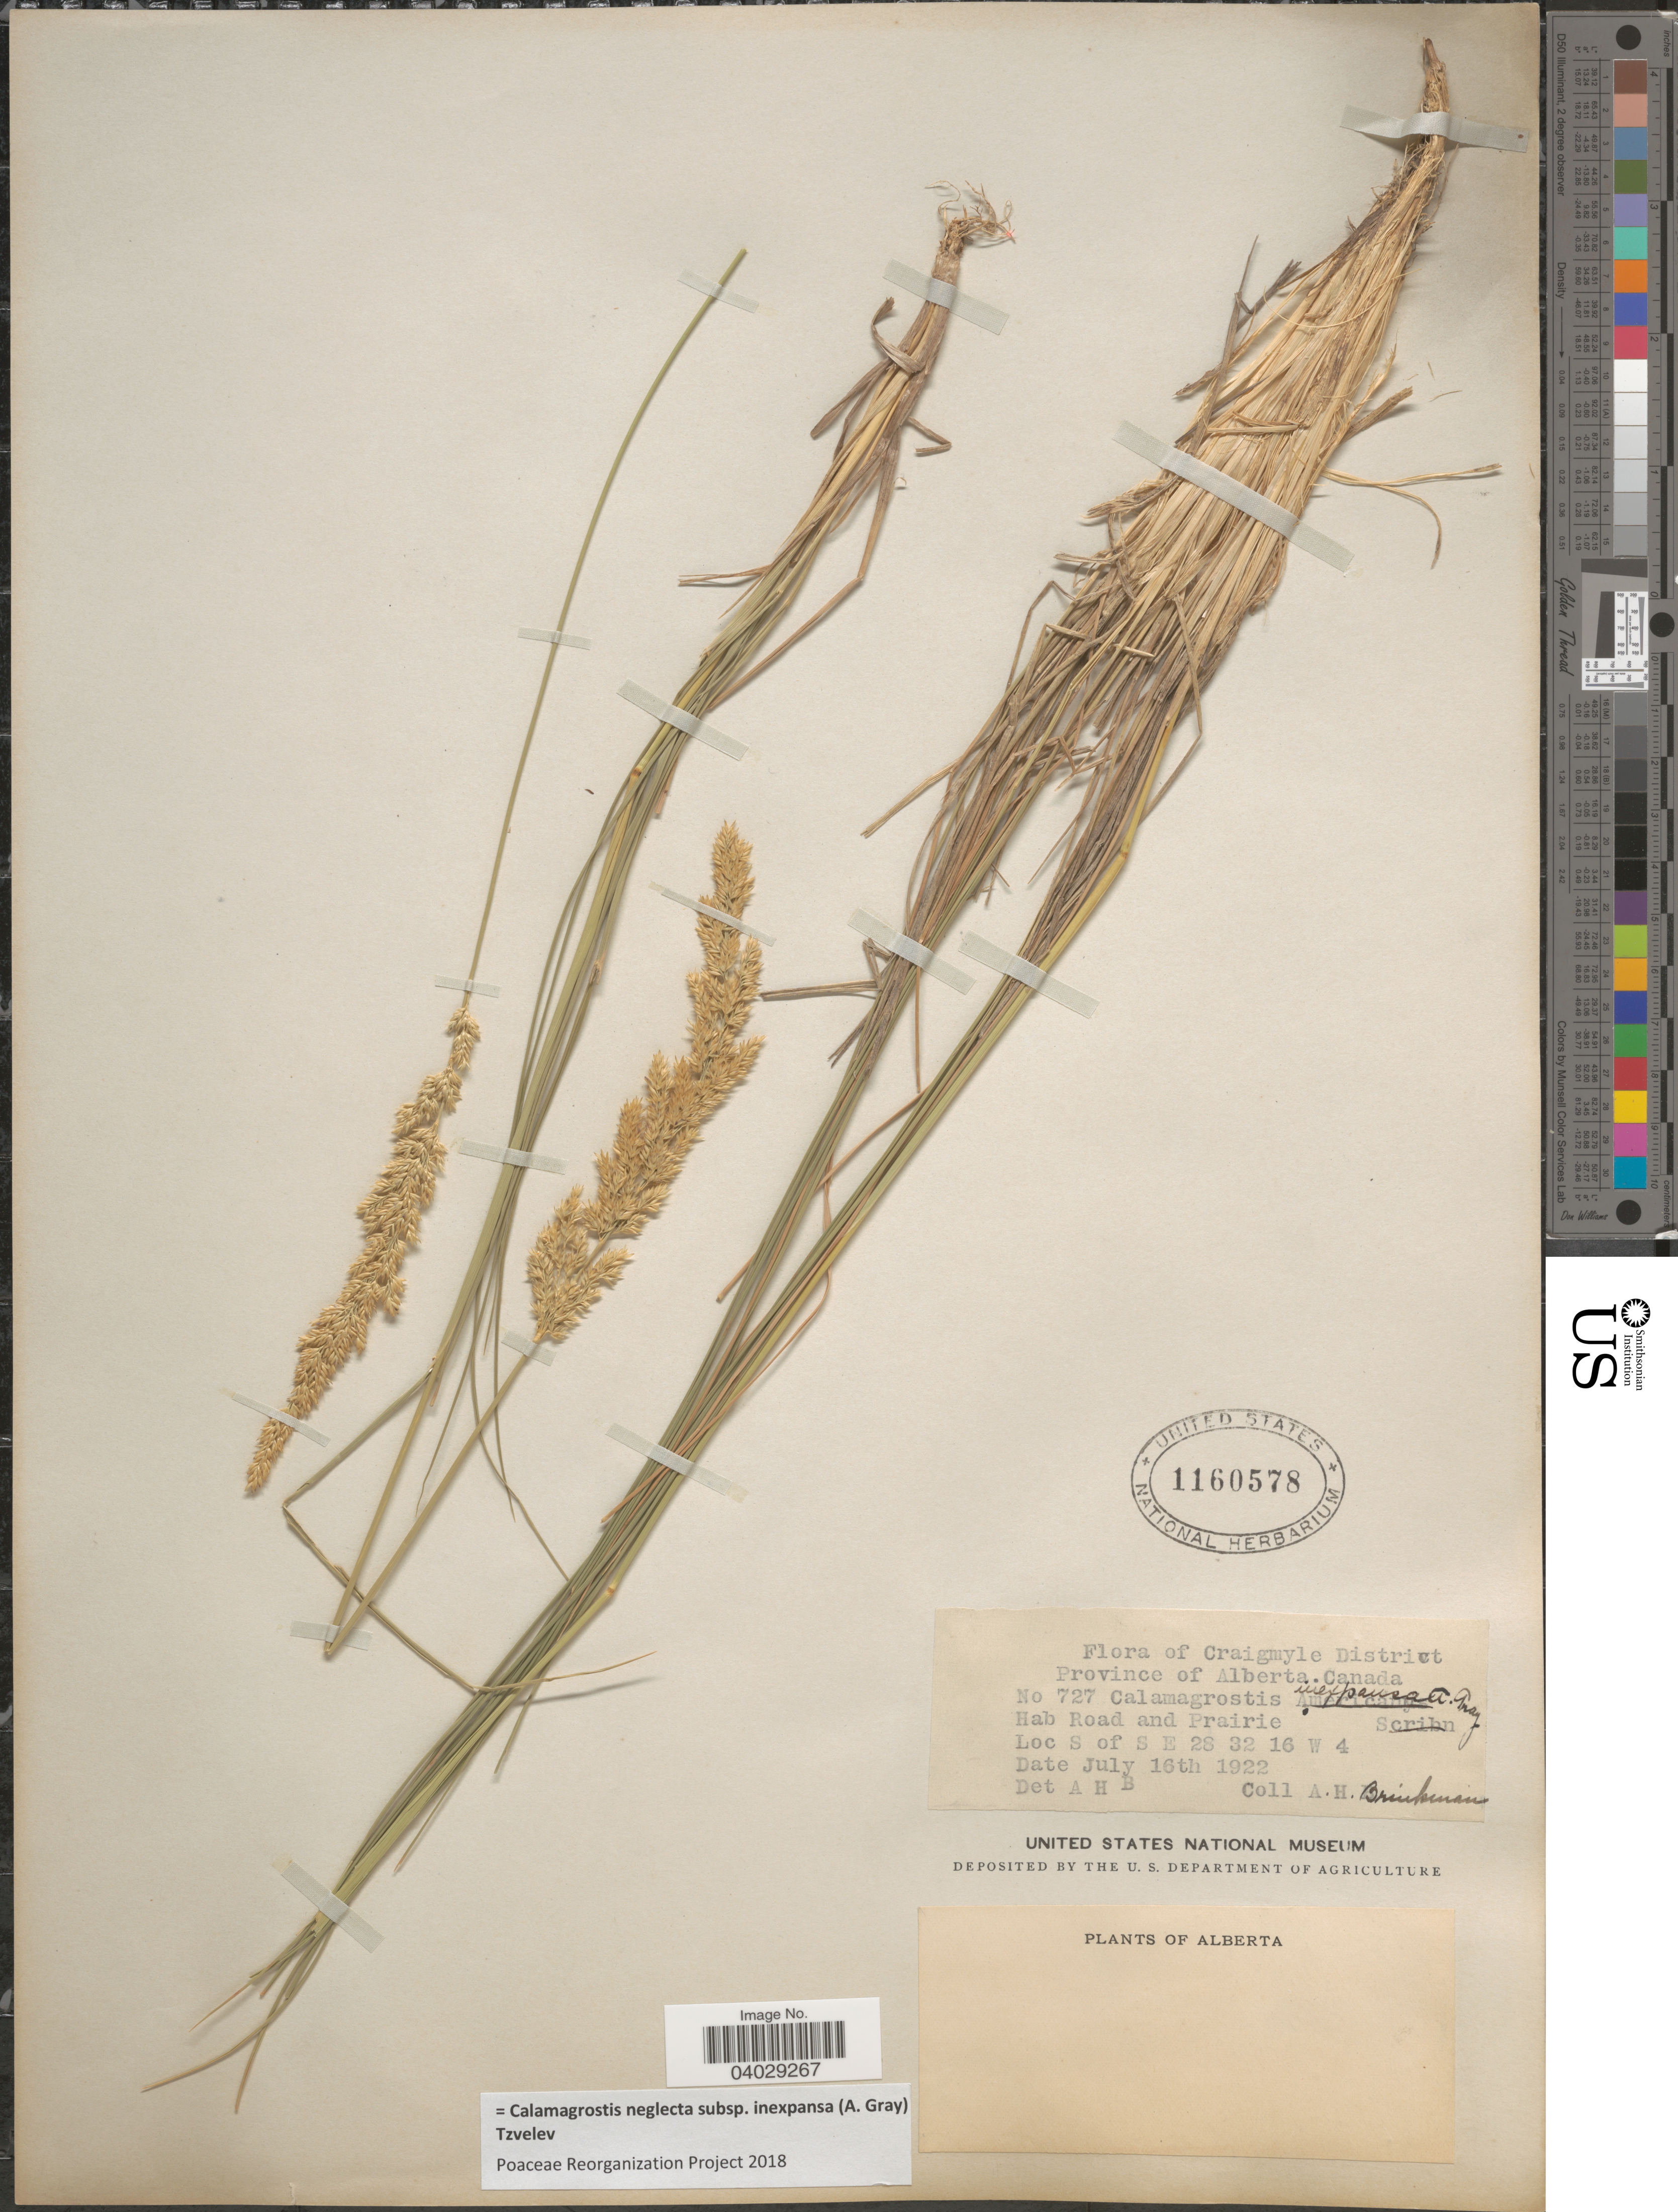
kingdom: Plantae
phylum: Tracheophyta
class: Liliopsida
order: Poales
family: Poaceae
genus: Calamagrostis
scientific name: Calamagrostis neglecta subsp. inexpansa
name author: (A. Gray) Tzvelev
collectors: A. Brinkman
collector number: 727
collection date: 1922-07-16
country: Canada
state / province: Alberta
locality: Craigmyle District. Road and Prairie. S of S E 28 32 16 W 4.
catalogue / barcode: US 1160578